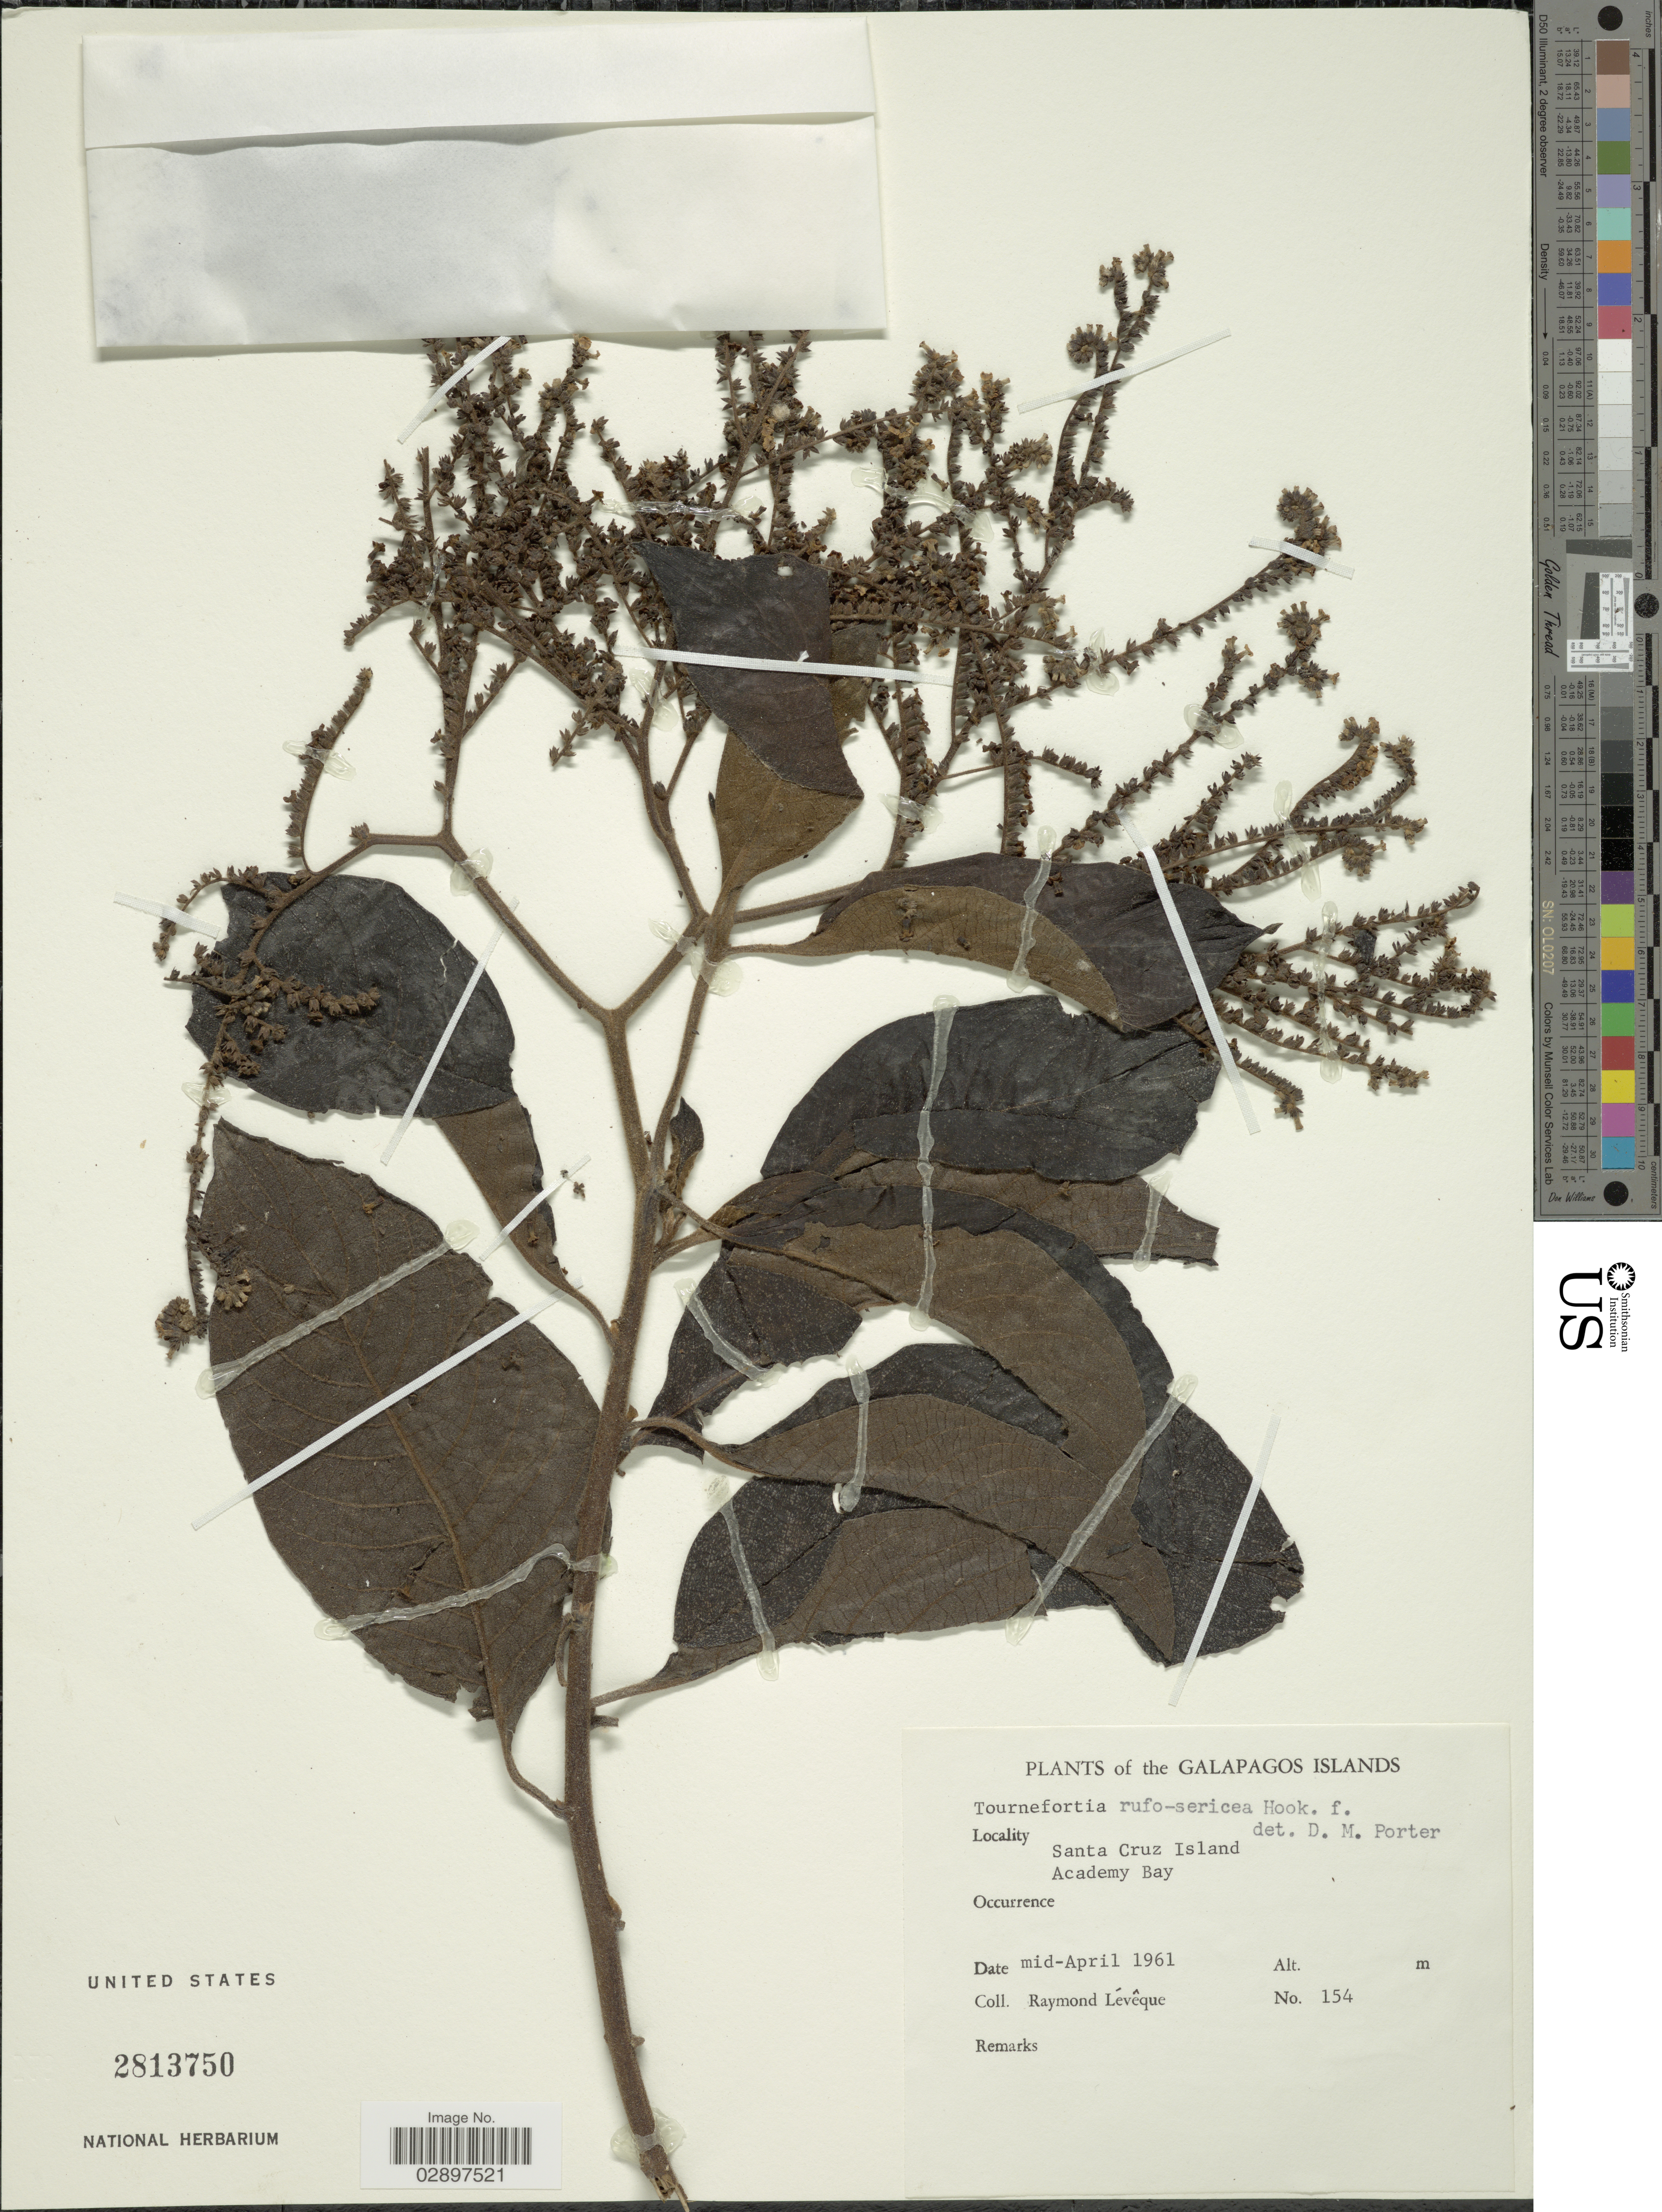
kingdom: Plantae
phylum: Tracheophyta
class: Magnoliopsida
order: Boraginales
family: Heliotropiaceae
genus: Tournefortia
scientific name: Tournefortia rufo-sericea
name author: Hook. f.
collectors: R. Lévêque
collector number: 154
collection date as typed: mid-April 1961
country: Ecuador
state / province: Colón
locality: The Galapagos Islands, Santa Cruz Island. Academy Bay.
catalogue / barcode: US 2813750